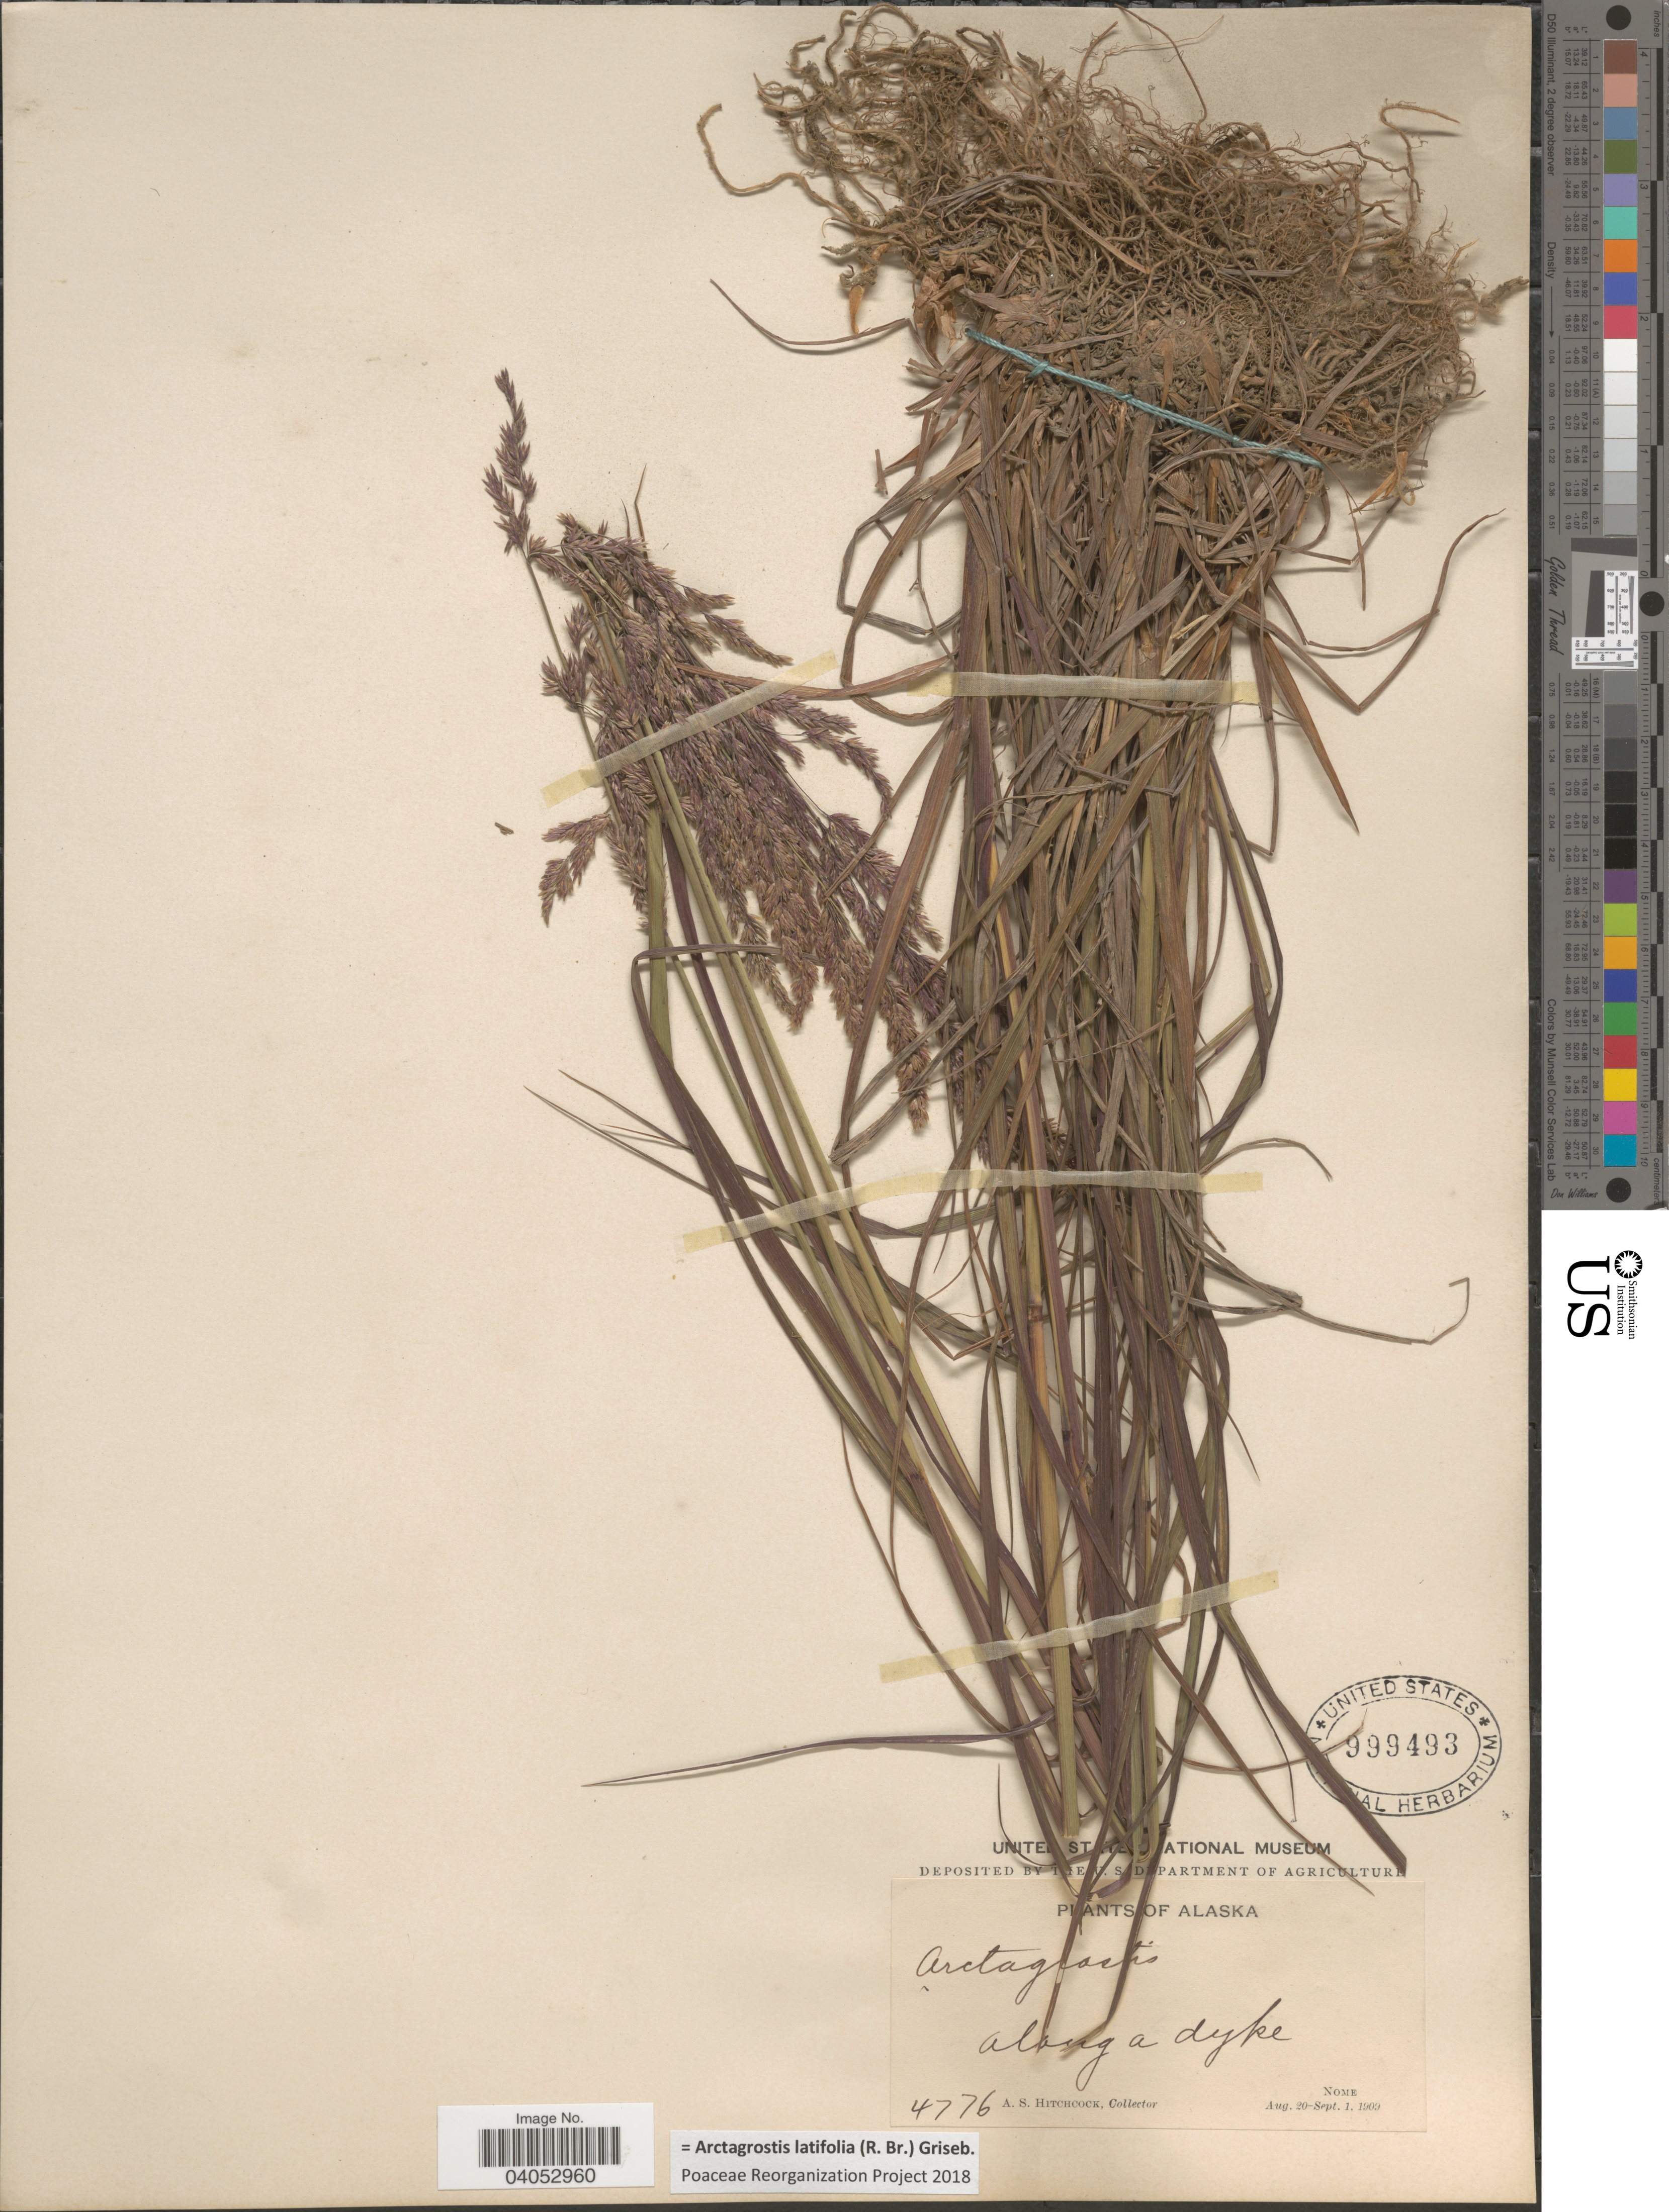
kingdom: Plantae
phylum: Tracheophyta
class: Liliopsida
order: Poales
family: Poaceae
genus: Arctagrostis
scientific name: Arctagrostis latifolia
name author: (R. Br.) Griseb.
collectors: A. S. Hitchcock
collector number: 4776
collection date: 1909-08-20/1909-09-01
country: United States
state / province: Alaska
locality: Nome.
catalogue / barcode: US 999493